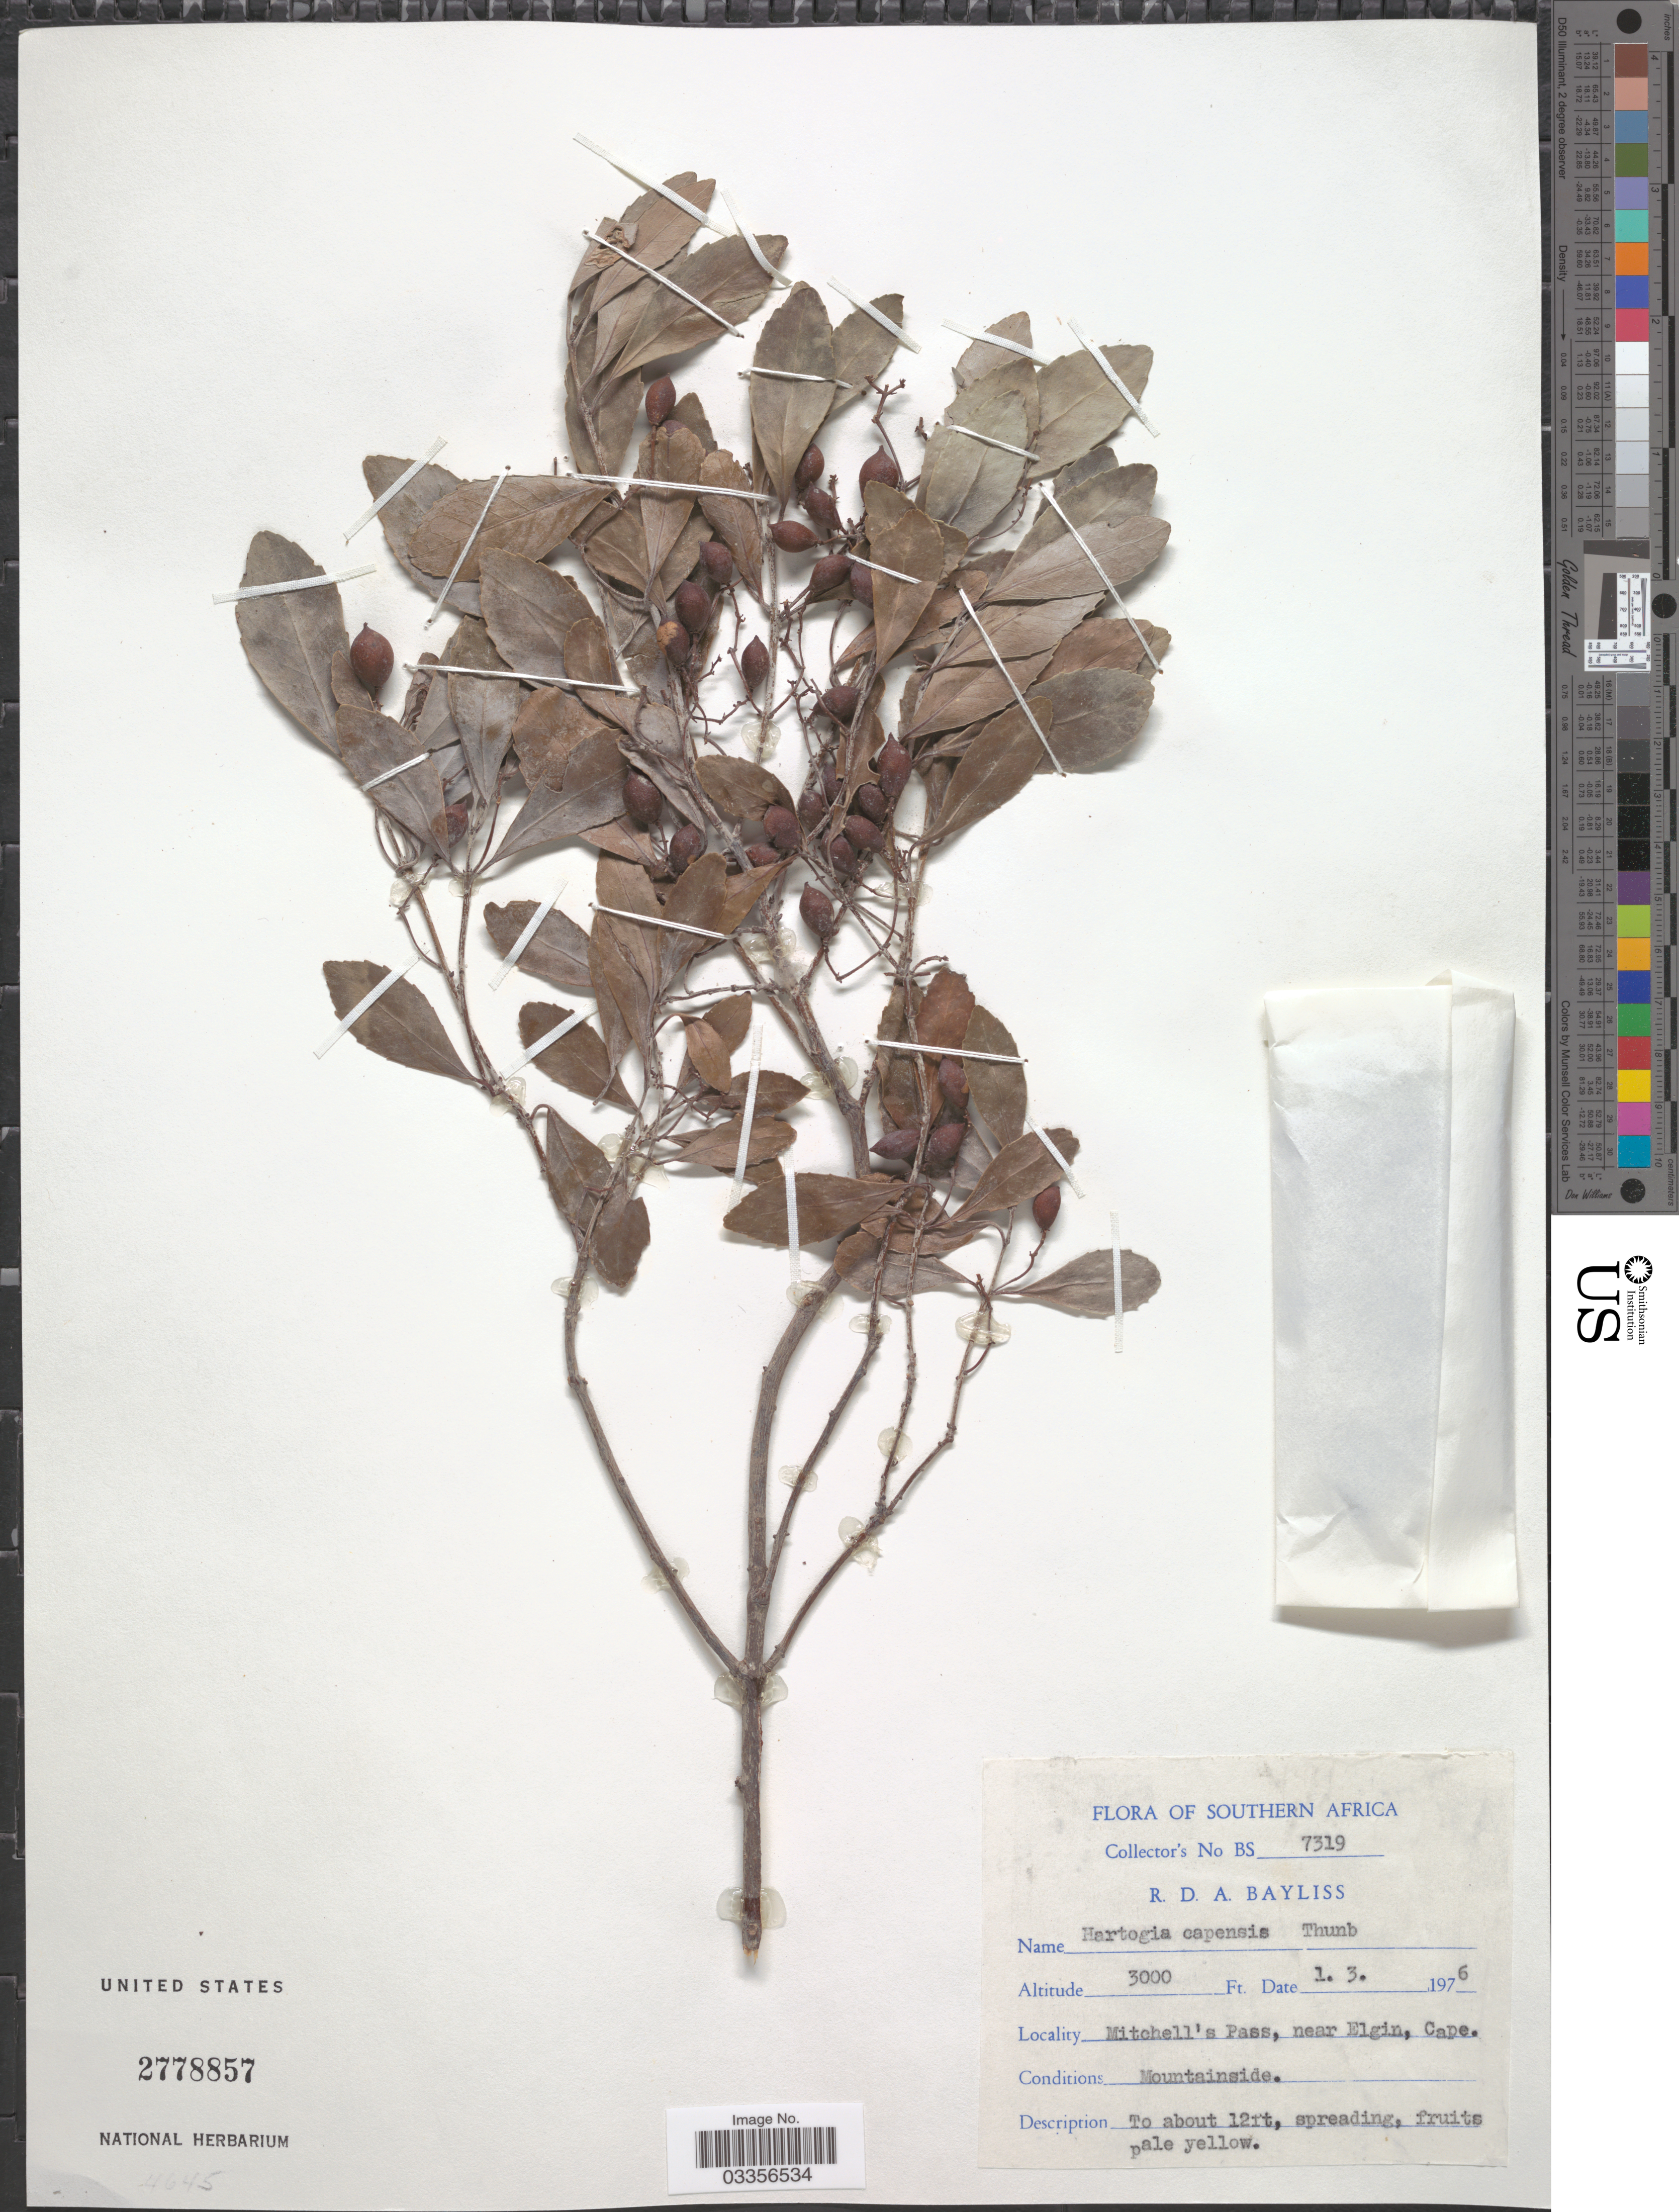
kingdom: Plantae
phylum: Tracheophyta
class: Magnoliopsida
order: Celastrales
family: Celastraceae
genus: Elaeodendron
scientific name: Elaeodendron schinoides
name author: Spreng.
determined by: Strong, Mark T., (BOT), Smithsonian Institution - National Museum of Natural History (UNITED STATES)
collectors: R. Bayliss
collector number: BS7319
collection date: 1976-03-01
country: South Africa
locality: Southern Africa, Mitchell's Pass, near Elgin, Cape.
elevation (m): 914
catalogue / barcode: US 2778857